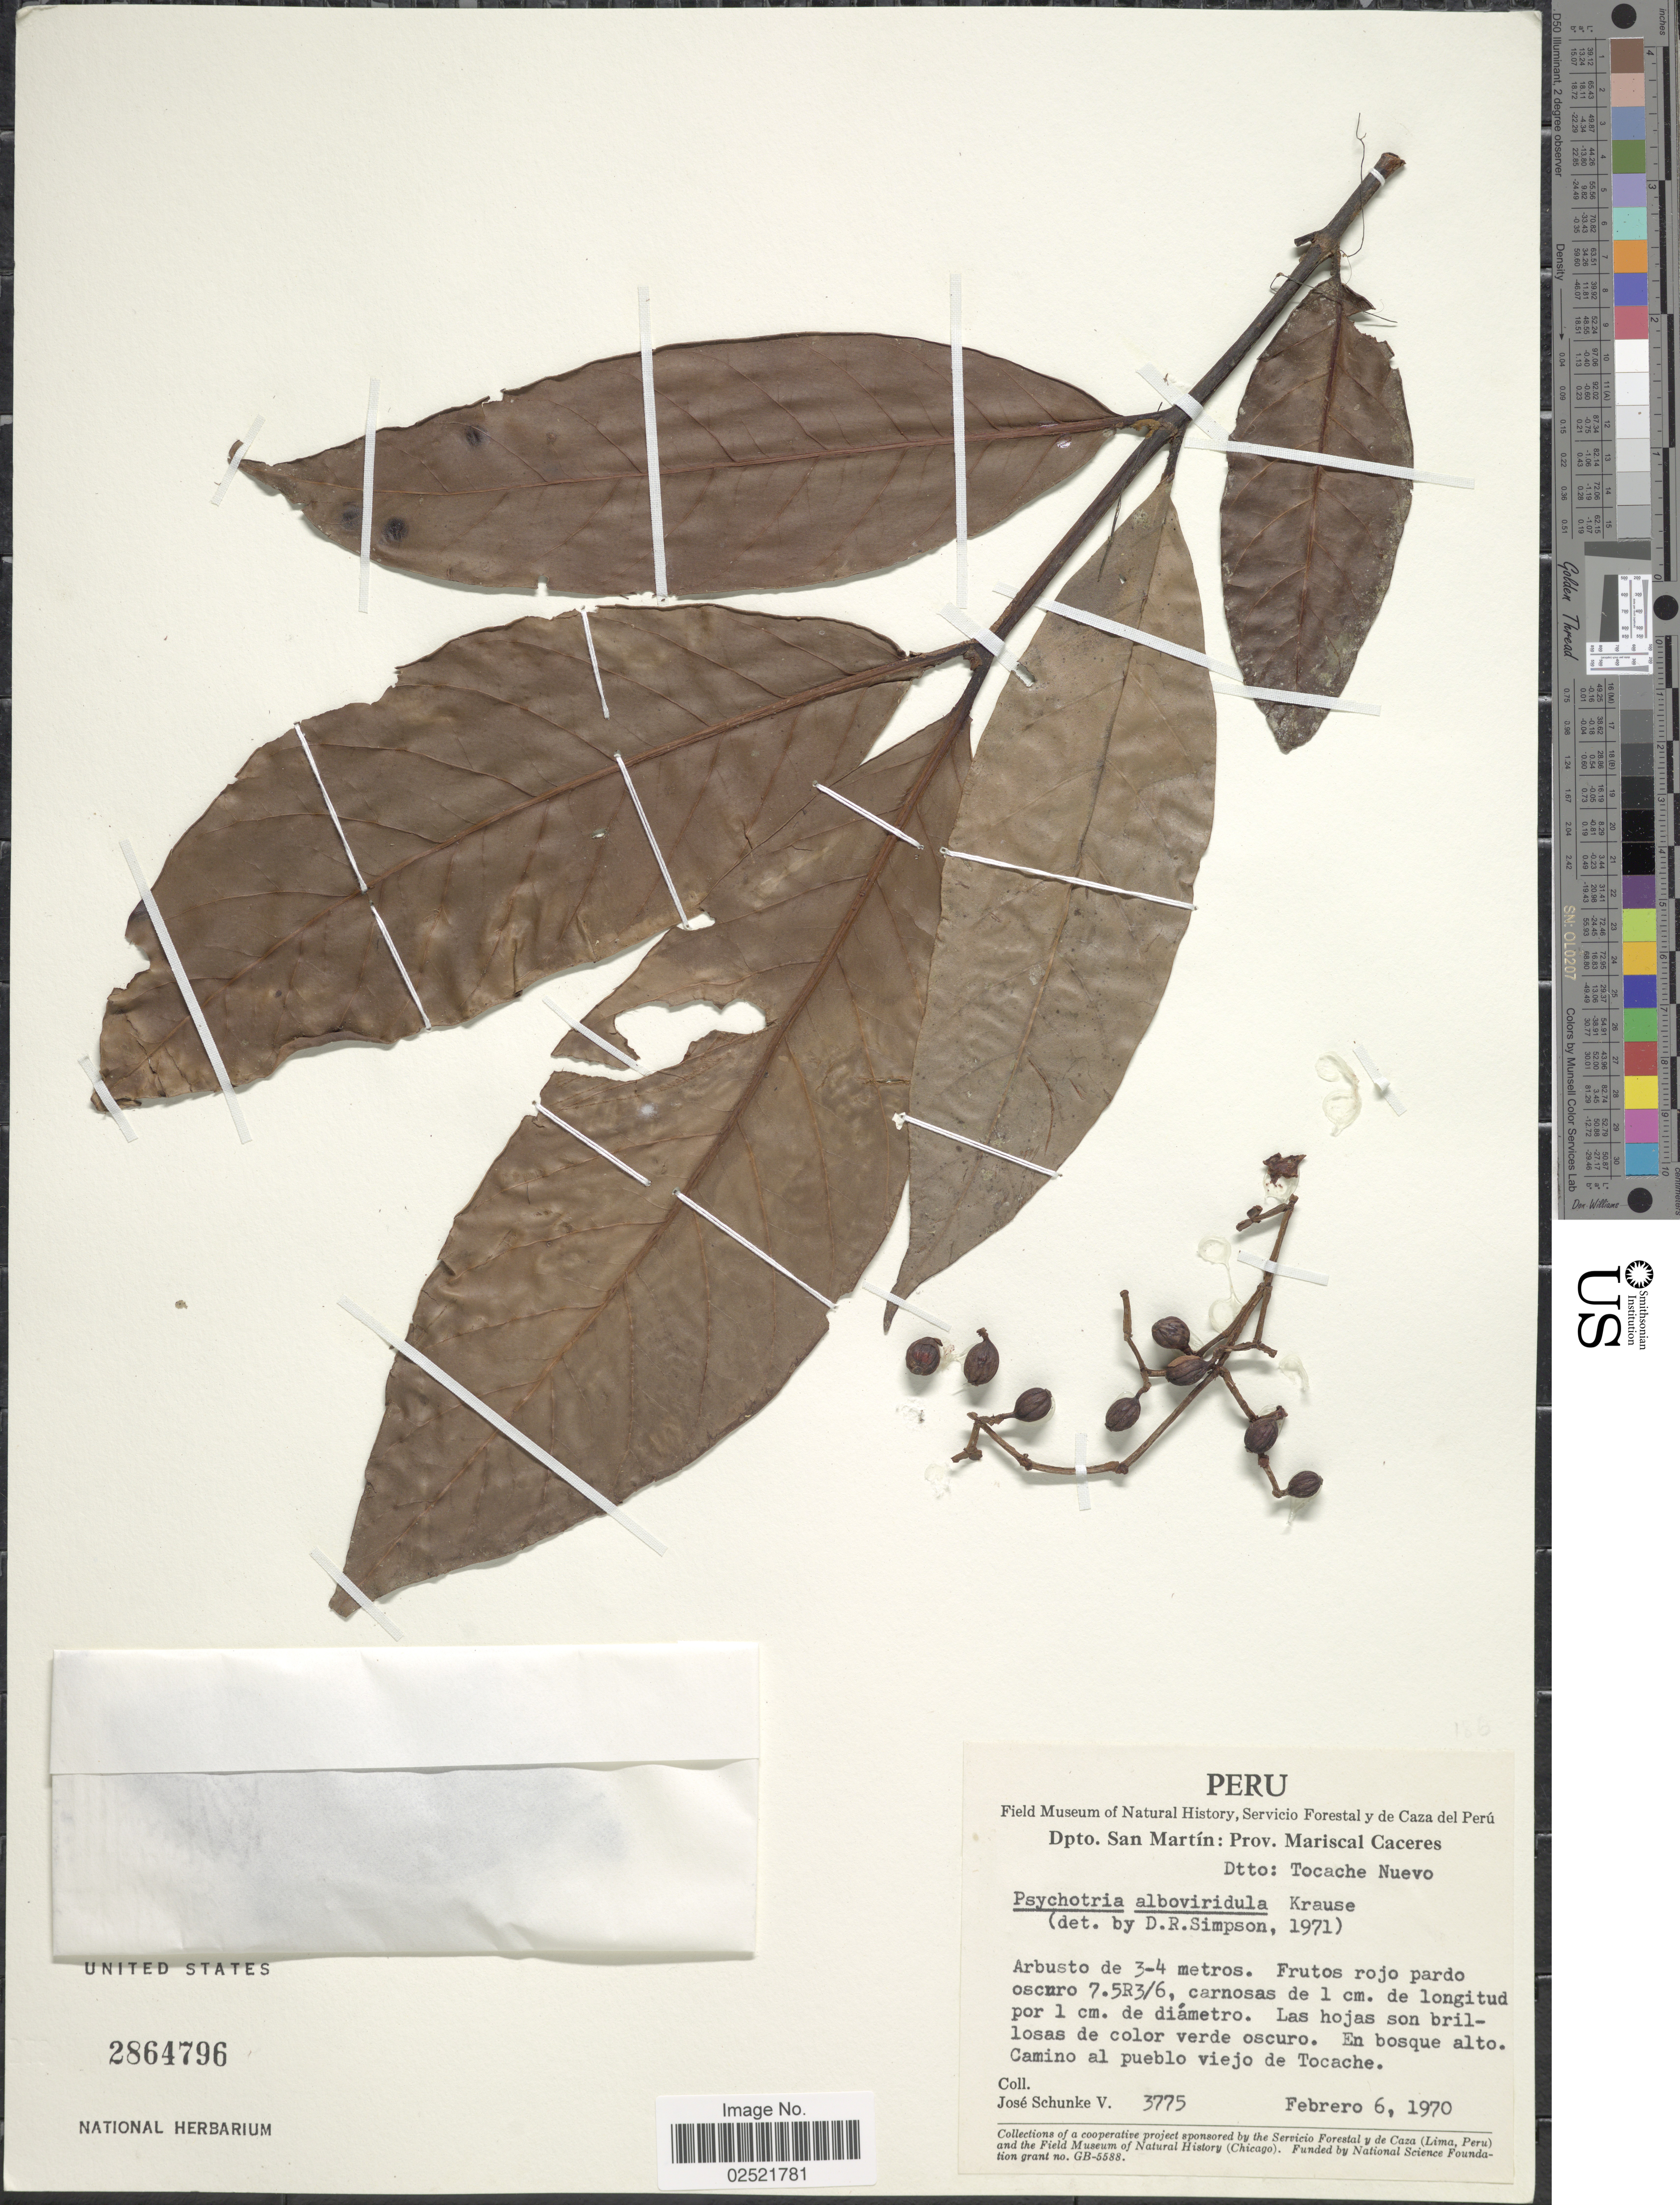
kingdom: Plantae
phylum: Tracheophyta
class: Magnoliopsida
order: Gentianales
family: Rubiaceae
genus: Psychotria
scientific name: Psychotria remota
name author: Benth.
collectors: J. Schunke Vigo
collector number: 3775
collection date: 1970-02-06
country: Peru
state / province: San Martín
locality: Prov. Mariscal Caceres, Dtto. Tocache Nuevo, Camino al pueblo viejo de Tocache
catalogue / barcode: US 2864796